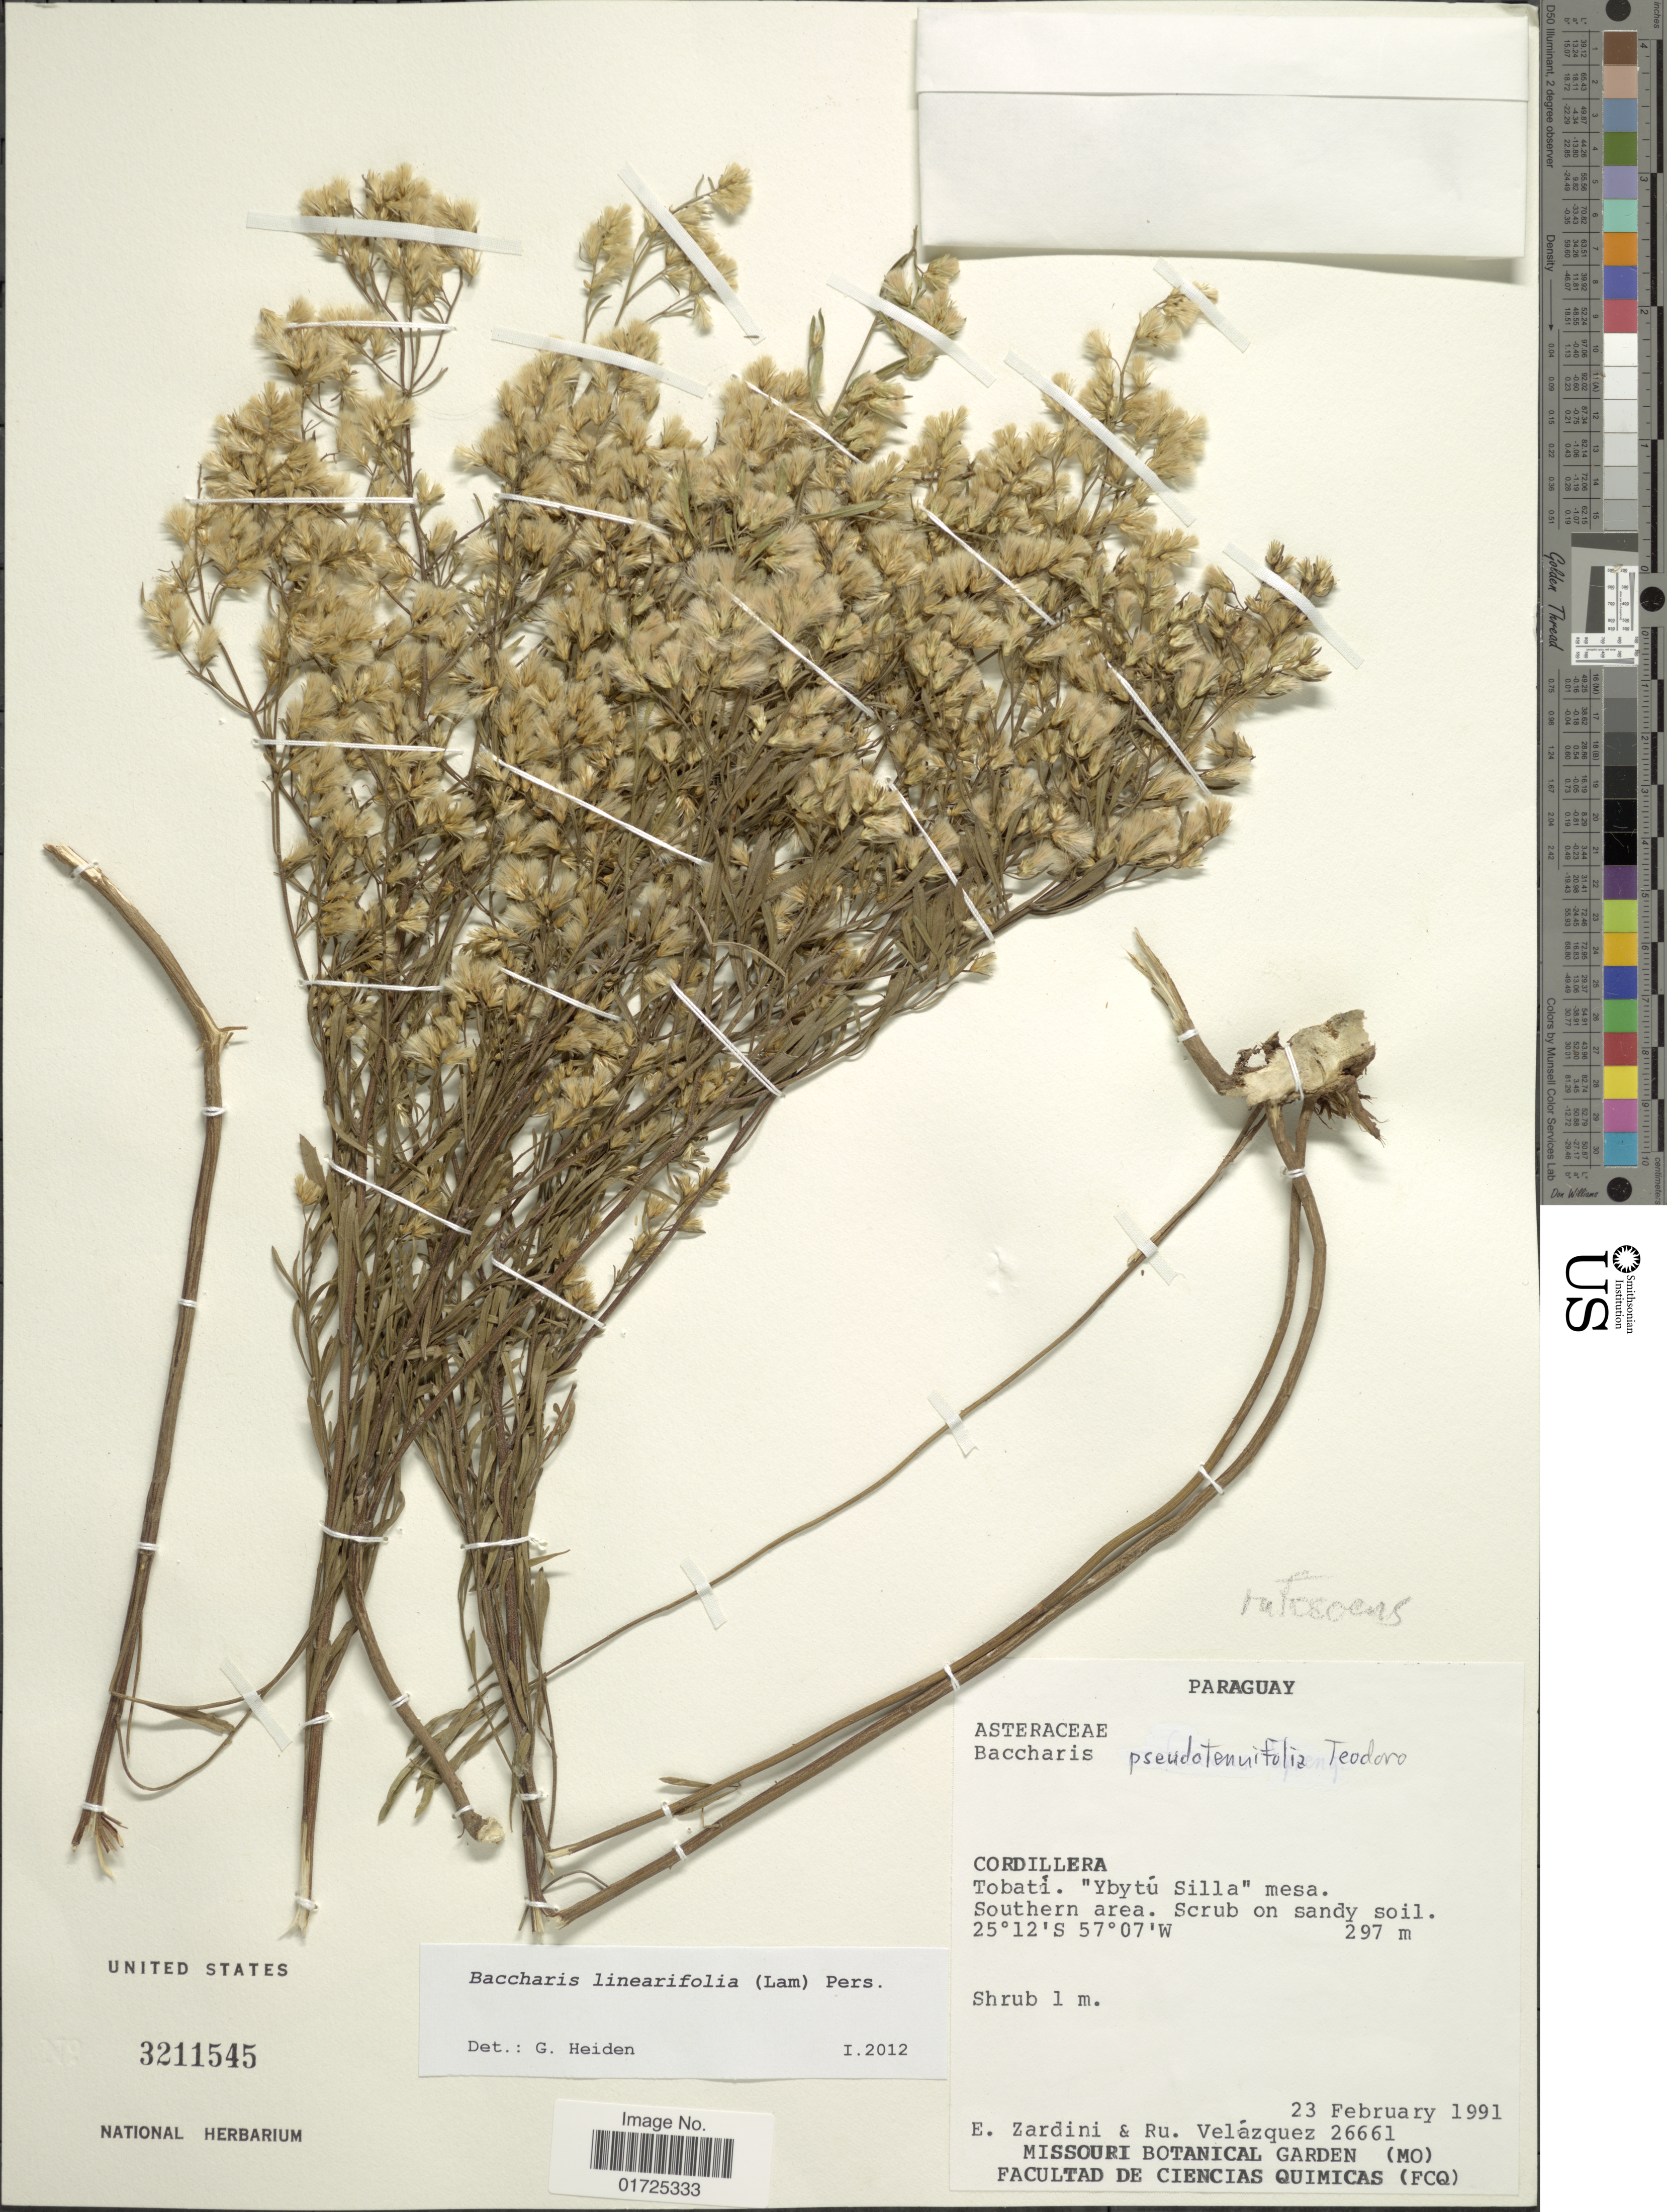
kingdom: Plantae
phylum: Tracheophyta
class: Magnoliopsida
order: Asterales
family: Asteraceae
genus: Baccharis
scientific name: Baccharis linearifolia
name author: (Lam.) Pers.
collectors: E. M. Zardini & R. Velázquez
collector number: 26661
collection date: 1991-02-23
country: Paraguay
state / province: Cordillera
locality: Cordillera. Tobati. "Ybyt0 Silla" mesa. Southern area.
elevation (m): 297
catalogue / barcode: US 3211545